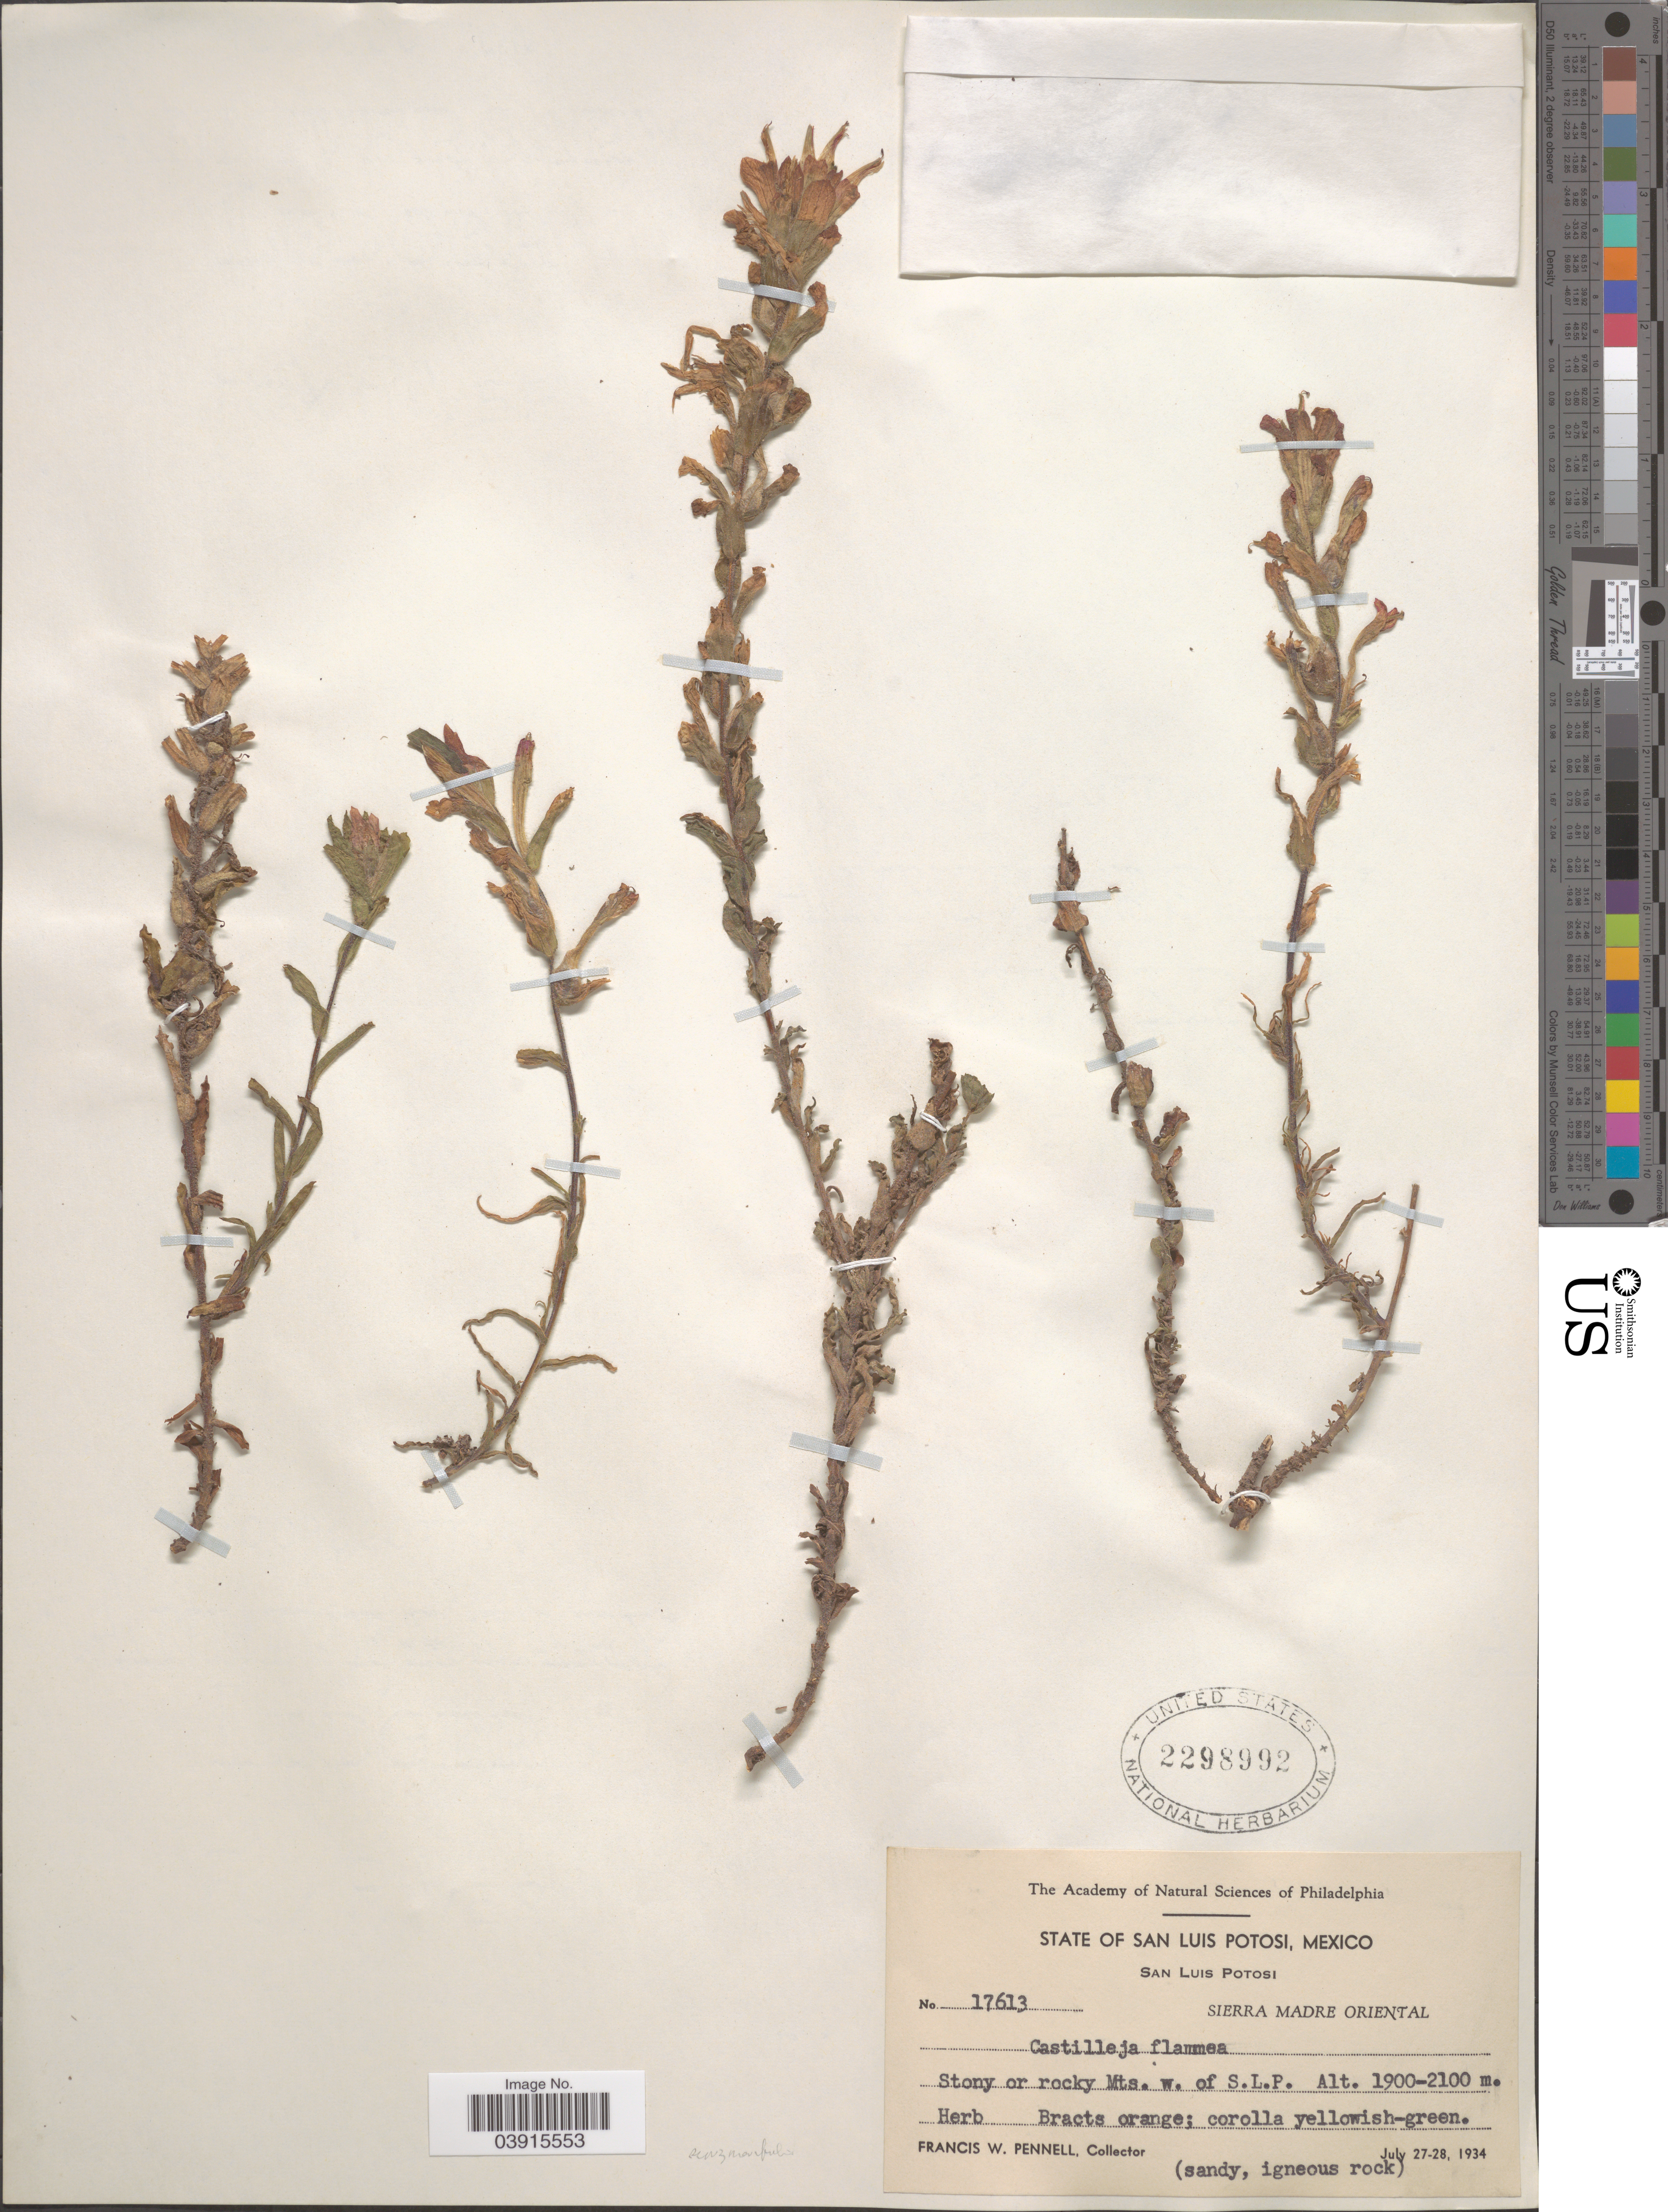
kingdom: Plantae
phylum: Tracheophyta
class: Magnoliopsida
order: Lamiales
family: Orobanchaceae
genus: Castilleja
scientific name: Castilleja scorzonerifolia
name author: Kunth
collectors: F. W. Pennell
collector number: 17613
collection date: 1934-07-27/1934-07-28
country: Mexico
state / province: San Luis Potosí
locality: San Luis Potosi. Sierra Madre Oriental. Stony or rocky Mts. w. of S. L. P.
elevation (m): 1900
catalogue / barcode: US 2298992